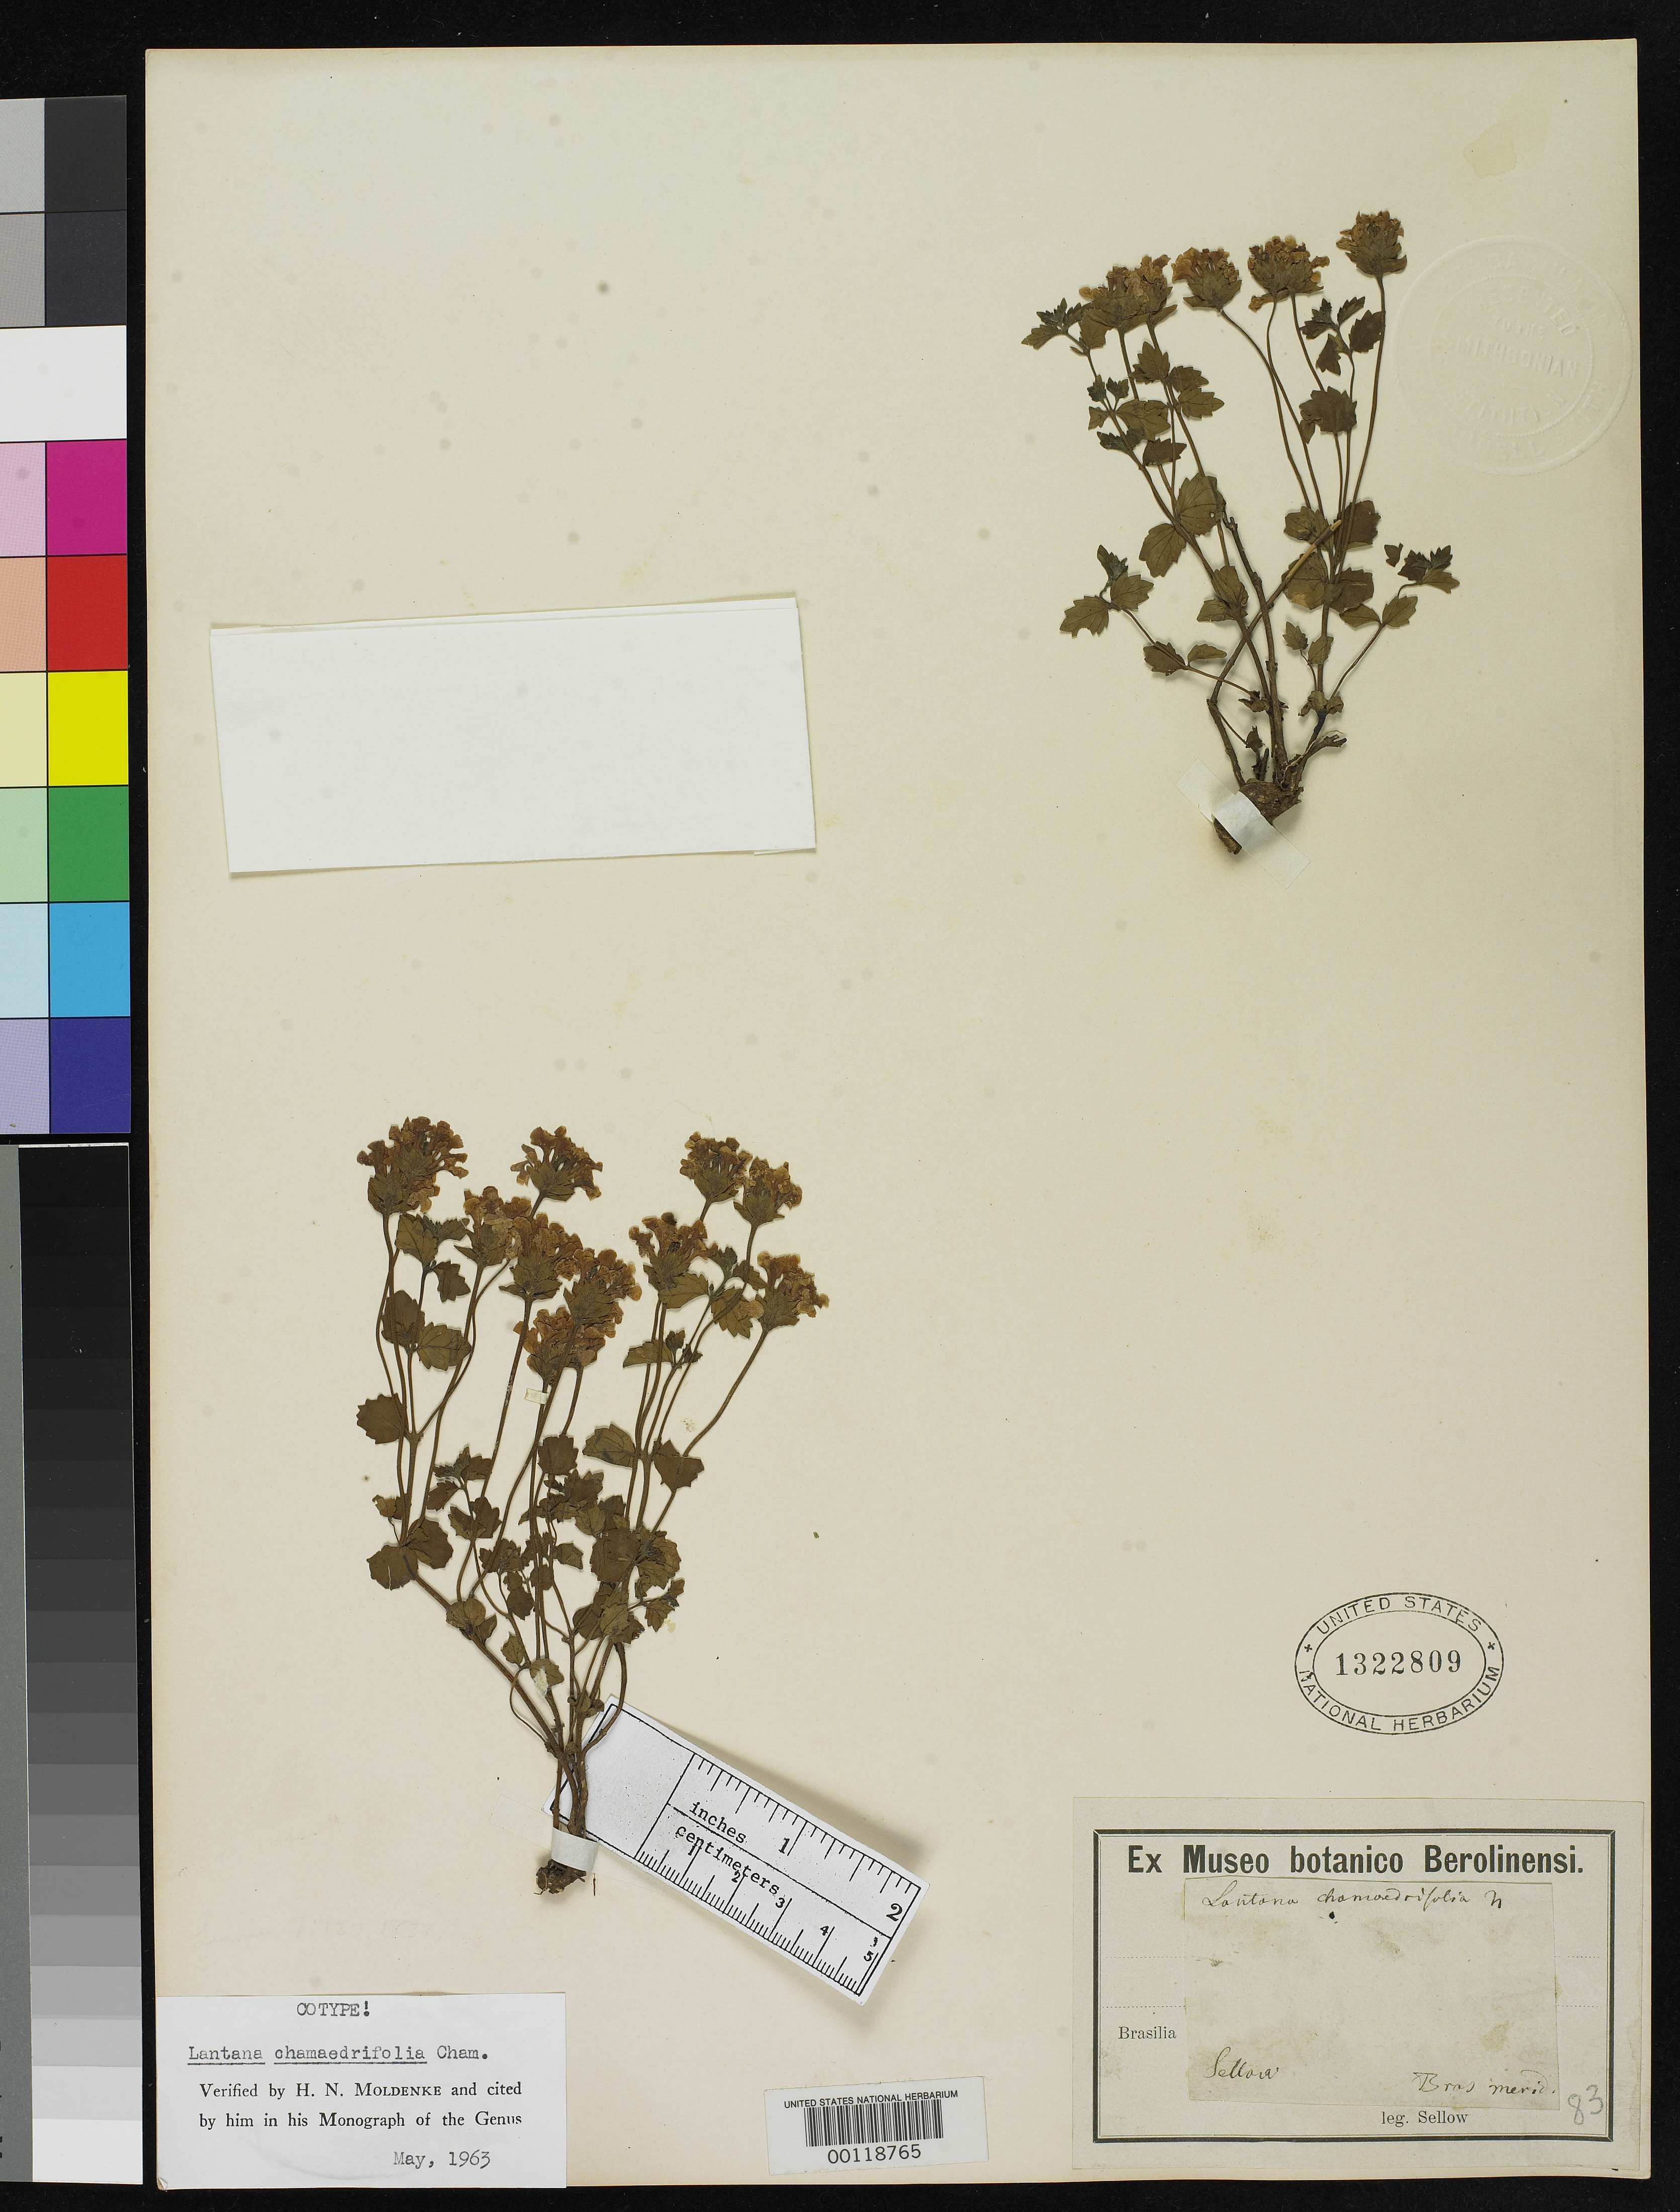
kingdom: Plantae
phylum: Tracheophyta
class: Magnoliopsida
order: Lamiales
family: Verbenaceae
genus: Lantana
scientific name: Lantana chamaedrifolia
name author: Cham.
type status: Syntype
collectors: F. Sellow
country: Brazil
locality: Bras. Merid.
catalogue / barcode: US 1322809